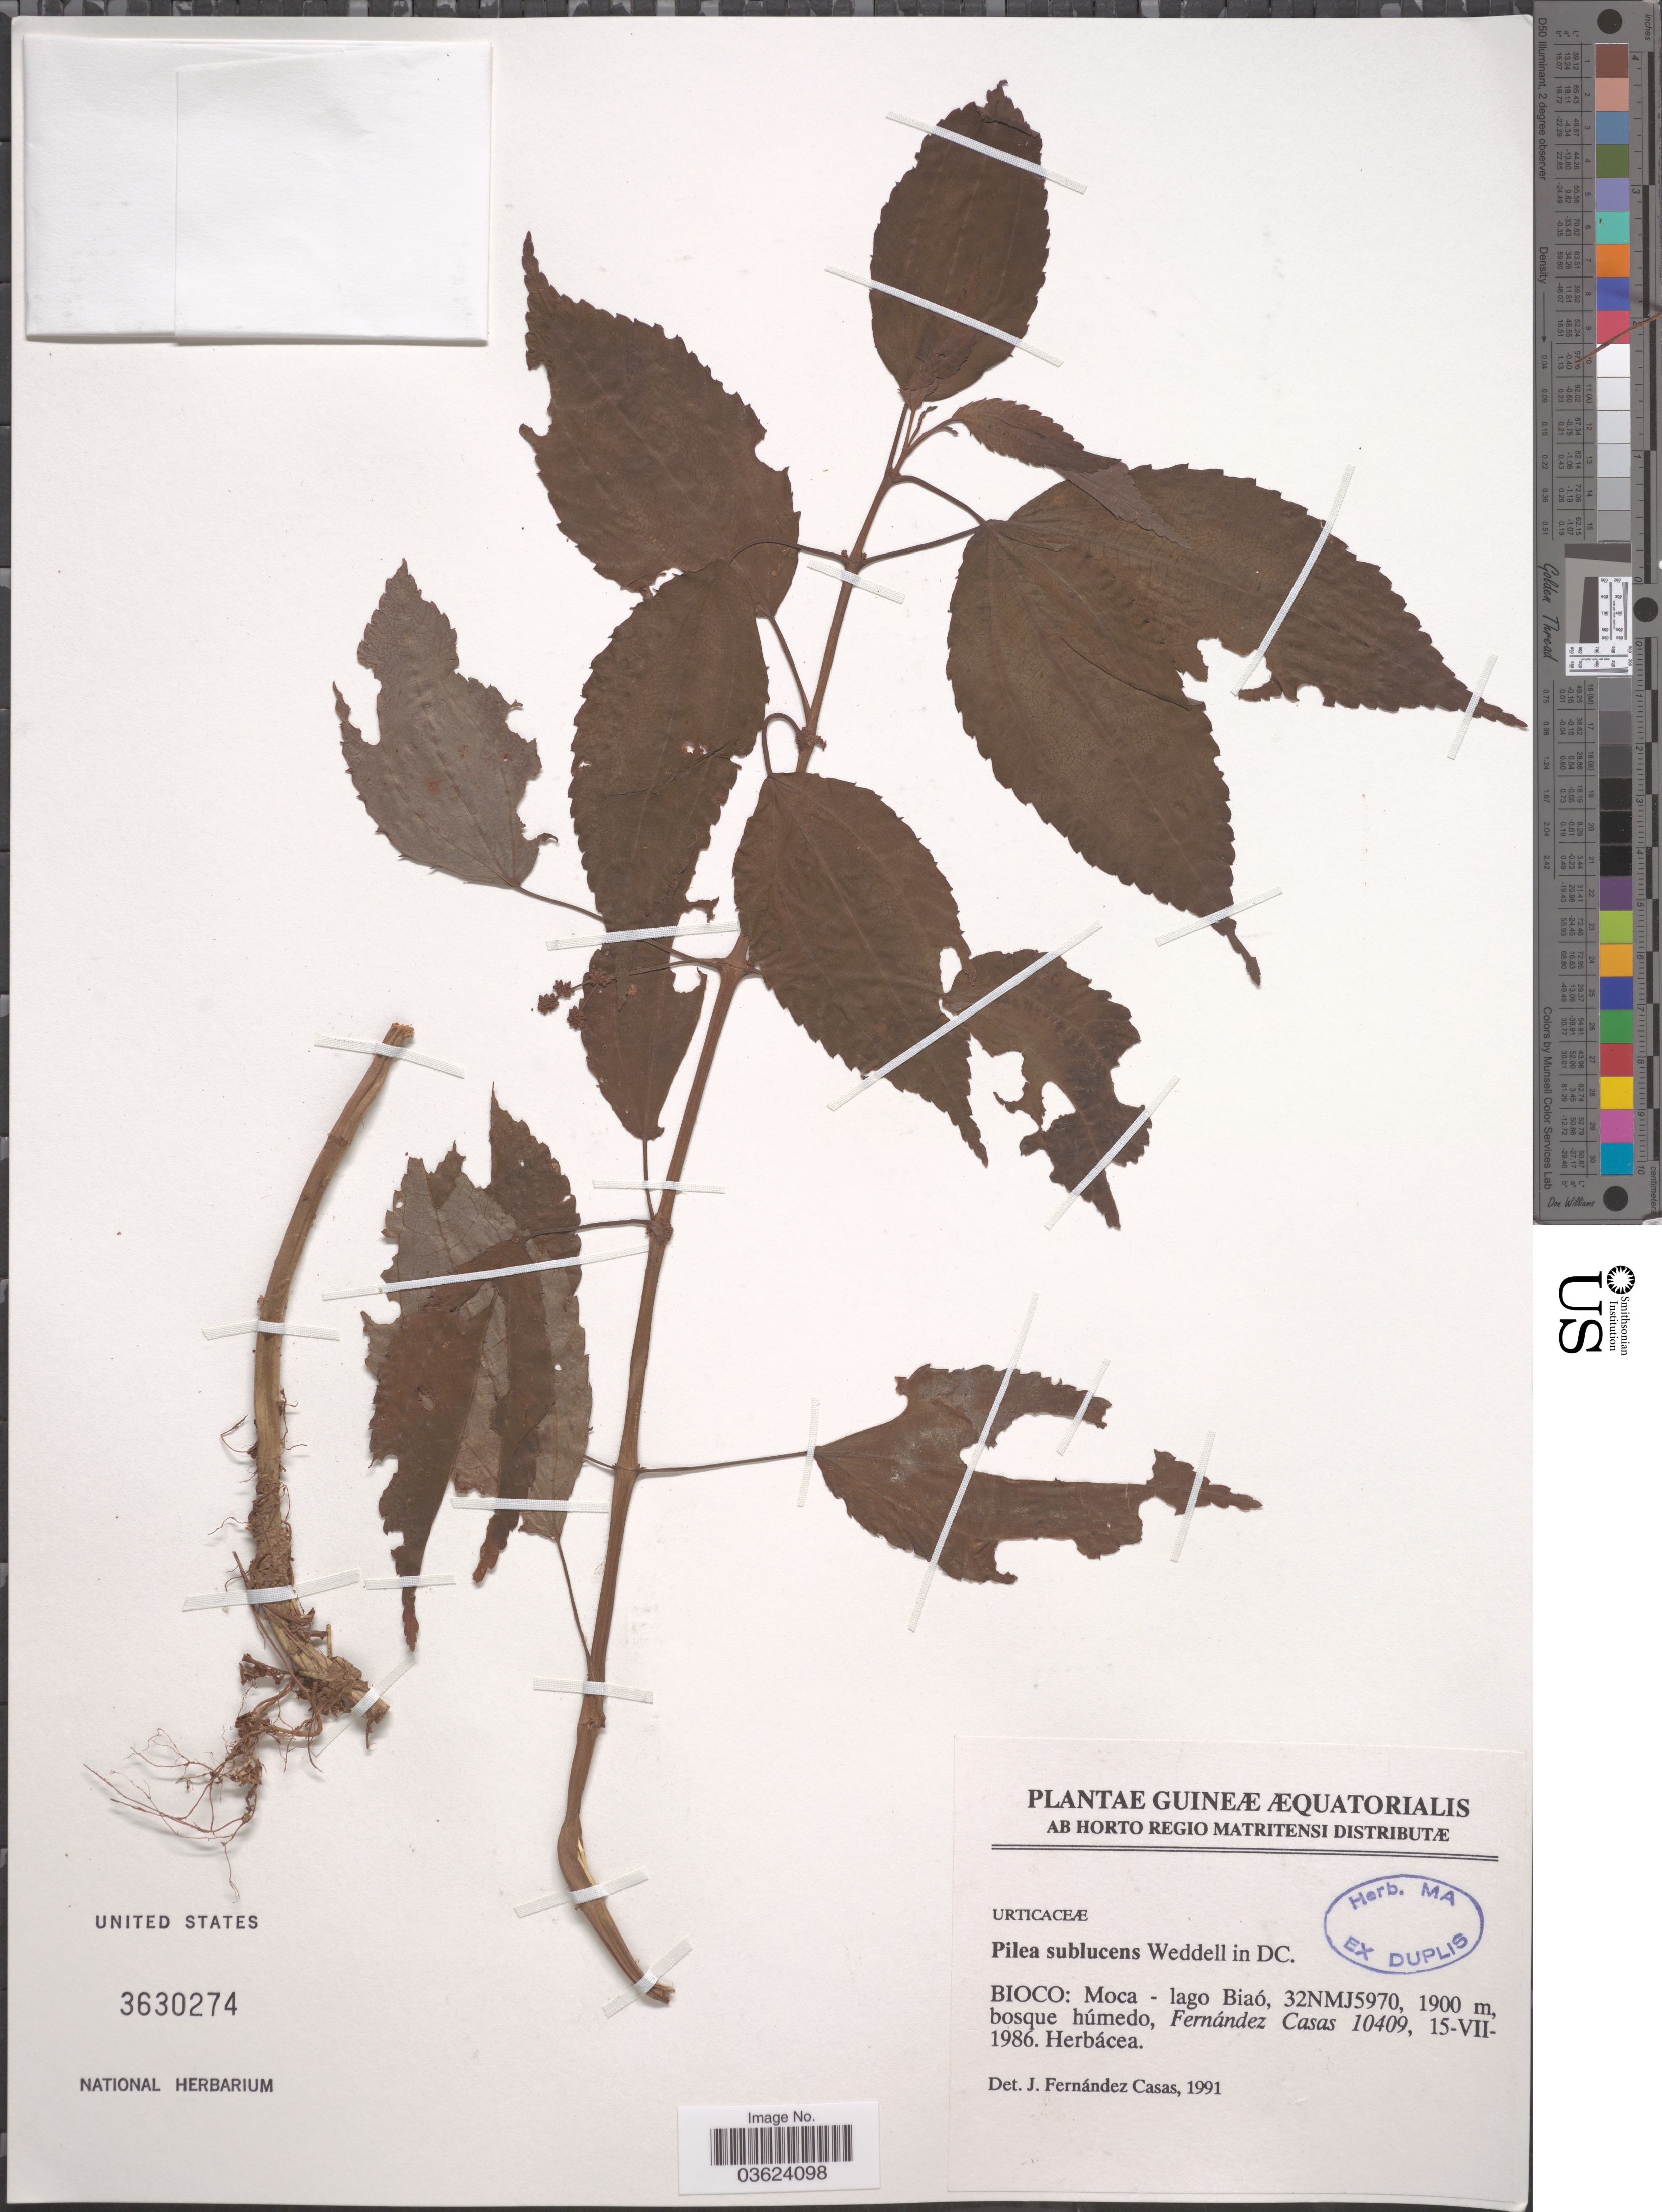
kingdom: Plantae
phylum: Tracheophyta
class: Magnoliopsida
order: Rosales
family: Urticaceae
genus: Pilea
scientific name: Pilea sublucens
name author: Wedd.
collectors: F. Casas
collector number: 10409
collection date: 1986-07-15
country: Equatorial Guinea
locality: Bioco: Moca- lago Biaó, 32NMJ5970.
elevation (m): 1900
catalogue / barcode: US 3630274